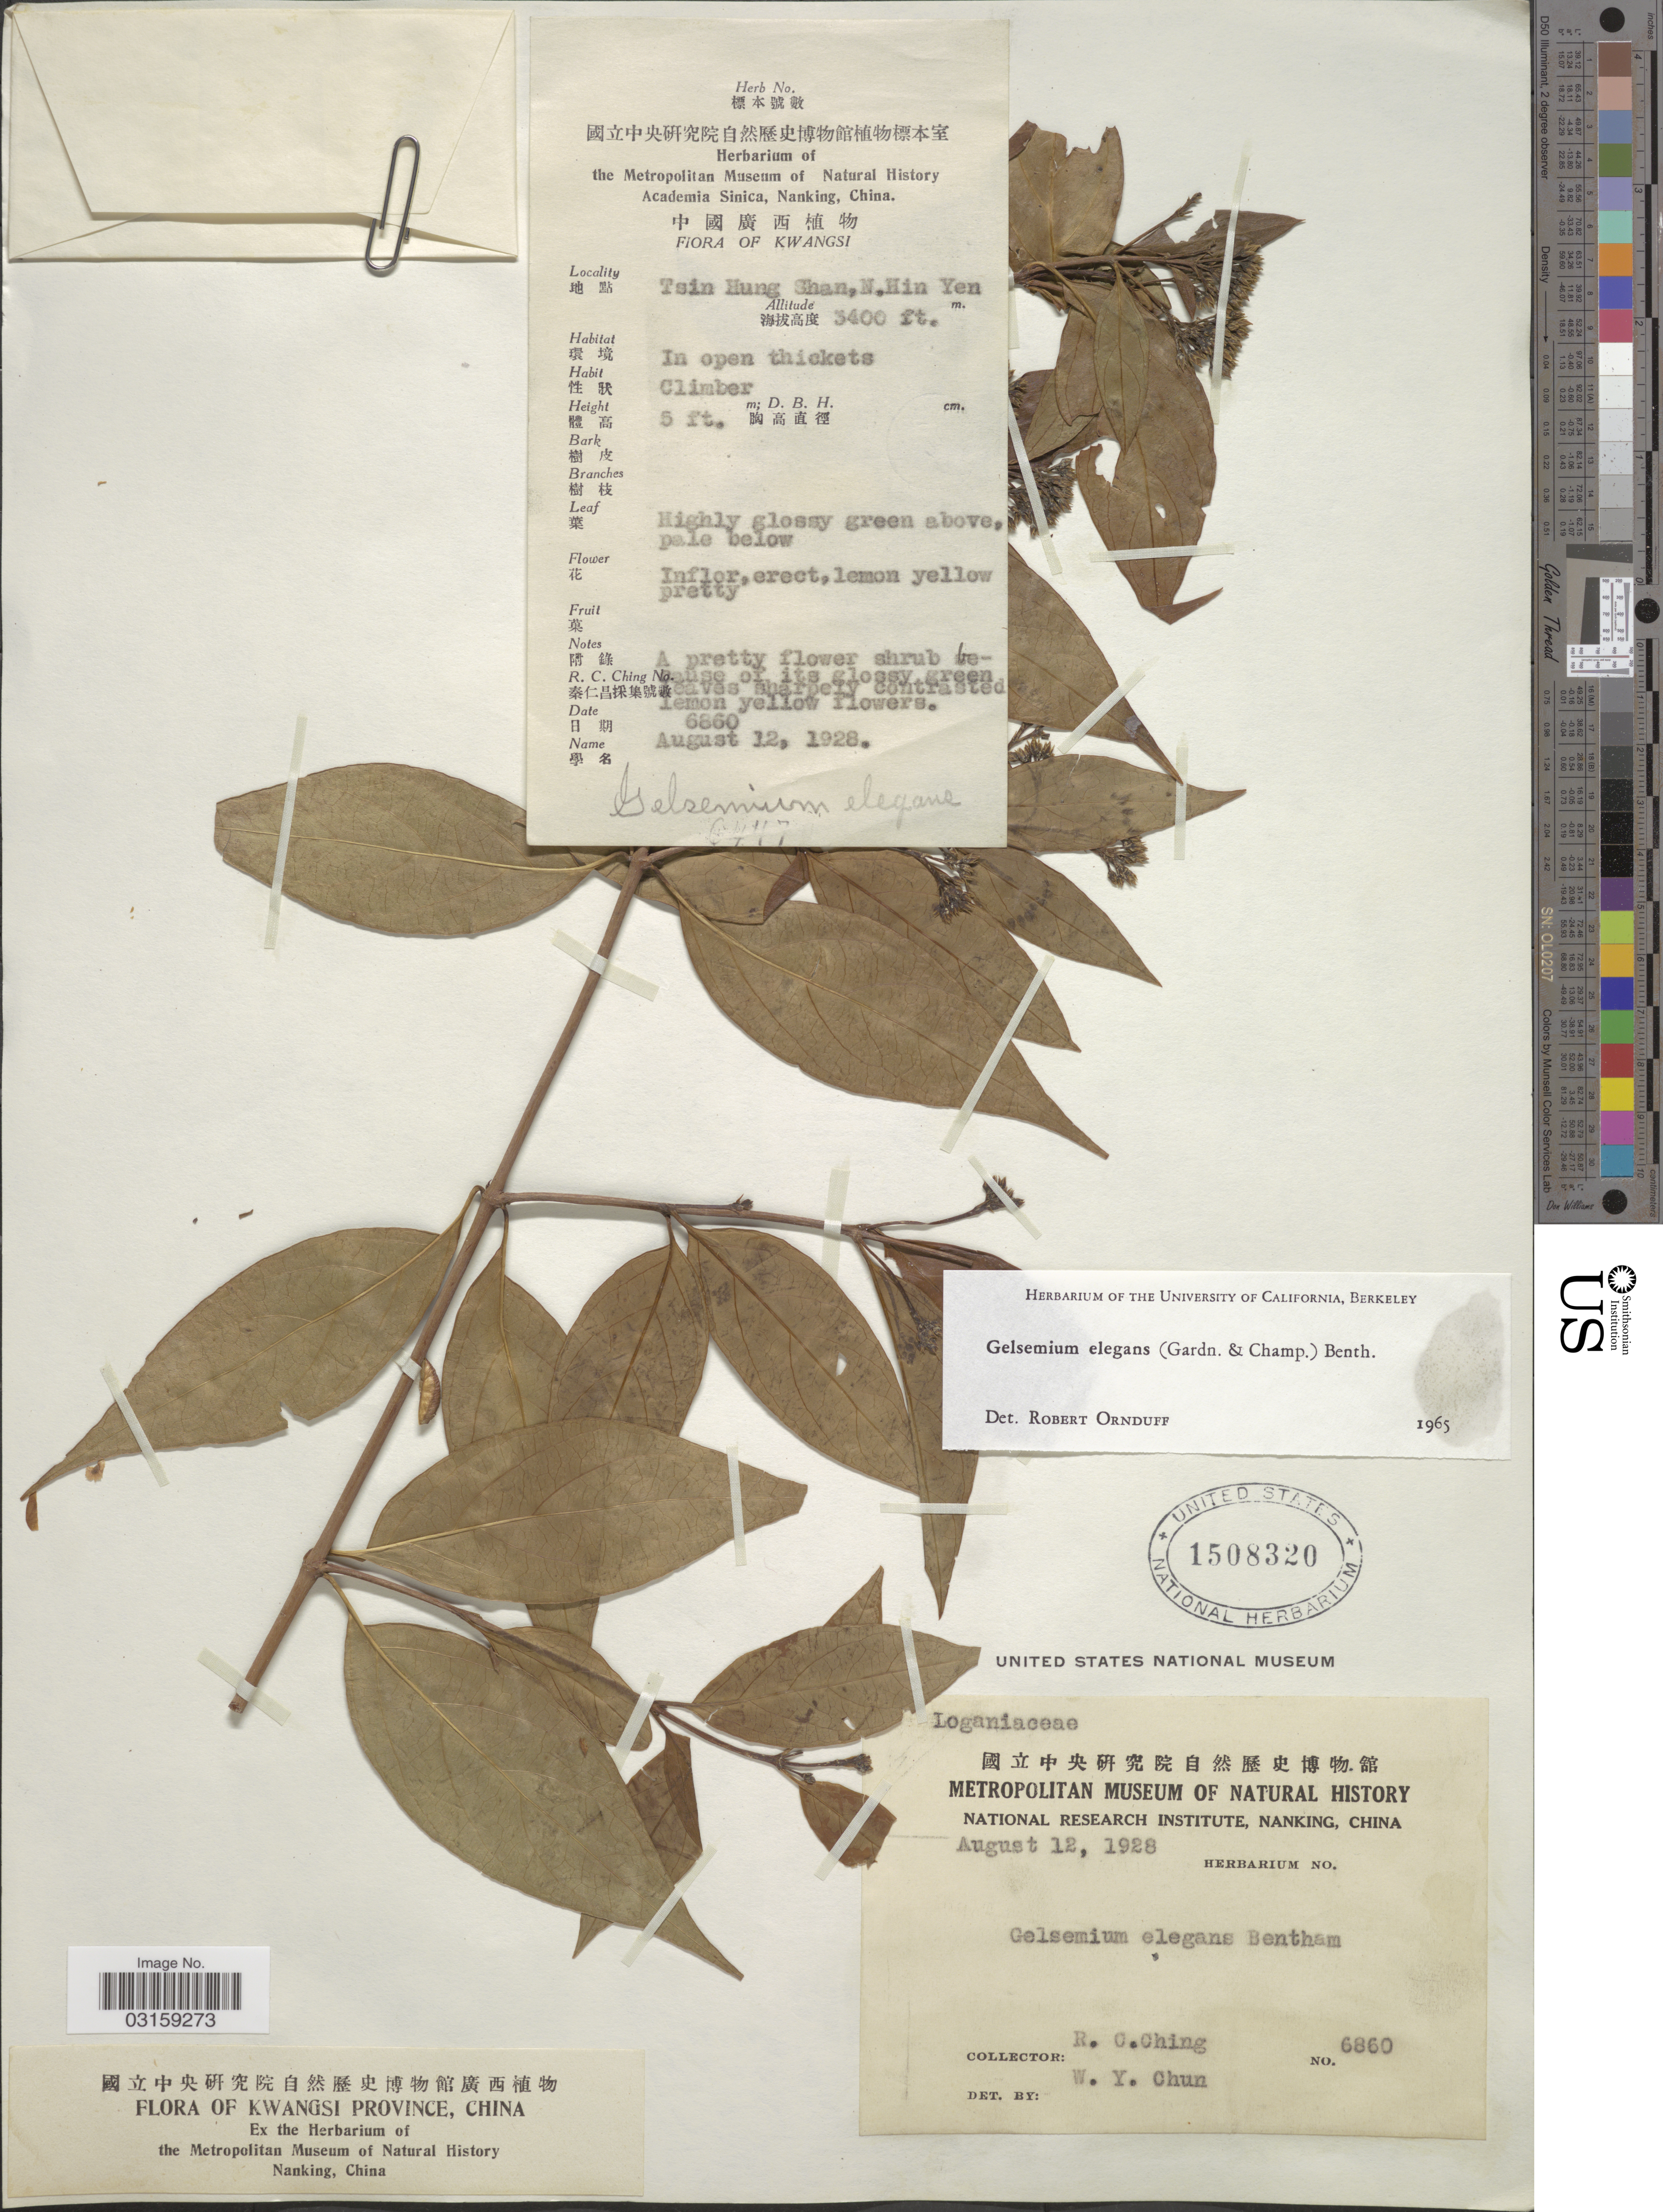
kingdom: Plantae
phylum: Tracheophyta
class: Magnoliopsida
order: Gentianales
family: Gelsemiaceae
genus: Gelsemium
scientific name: Gelsemium elegans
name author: (Gardner & Chapm.) Benth.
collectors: R. C. Ching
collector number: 6860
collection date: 1928-08-12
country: China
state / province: Guangxi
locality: Kwangsi Province. Tsin Hung Shan, N. Hin Yen.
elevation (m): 1036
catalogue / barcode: US 1508320